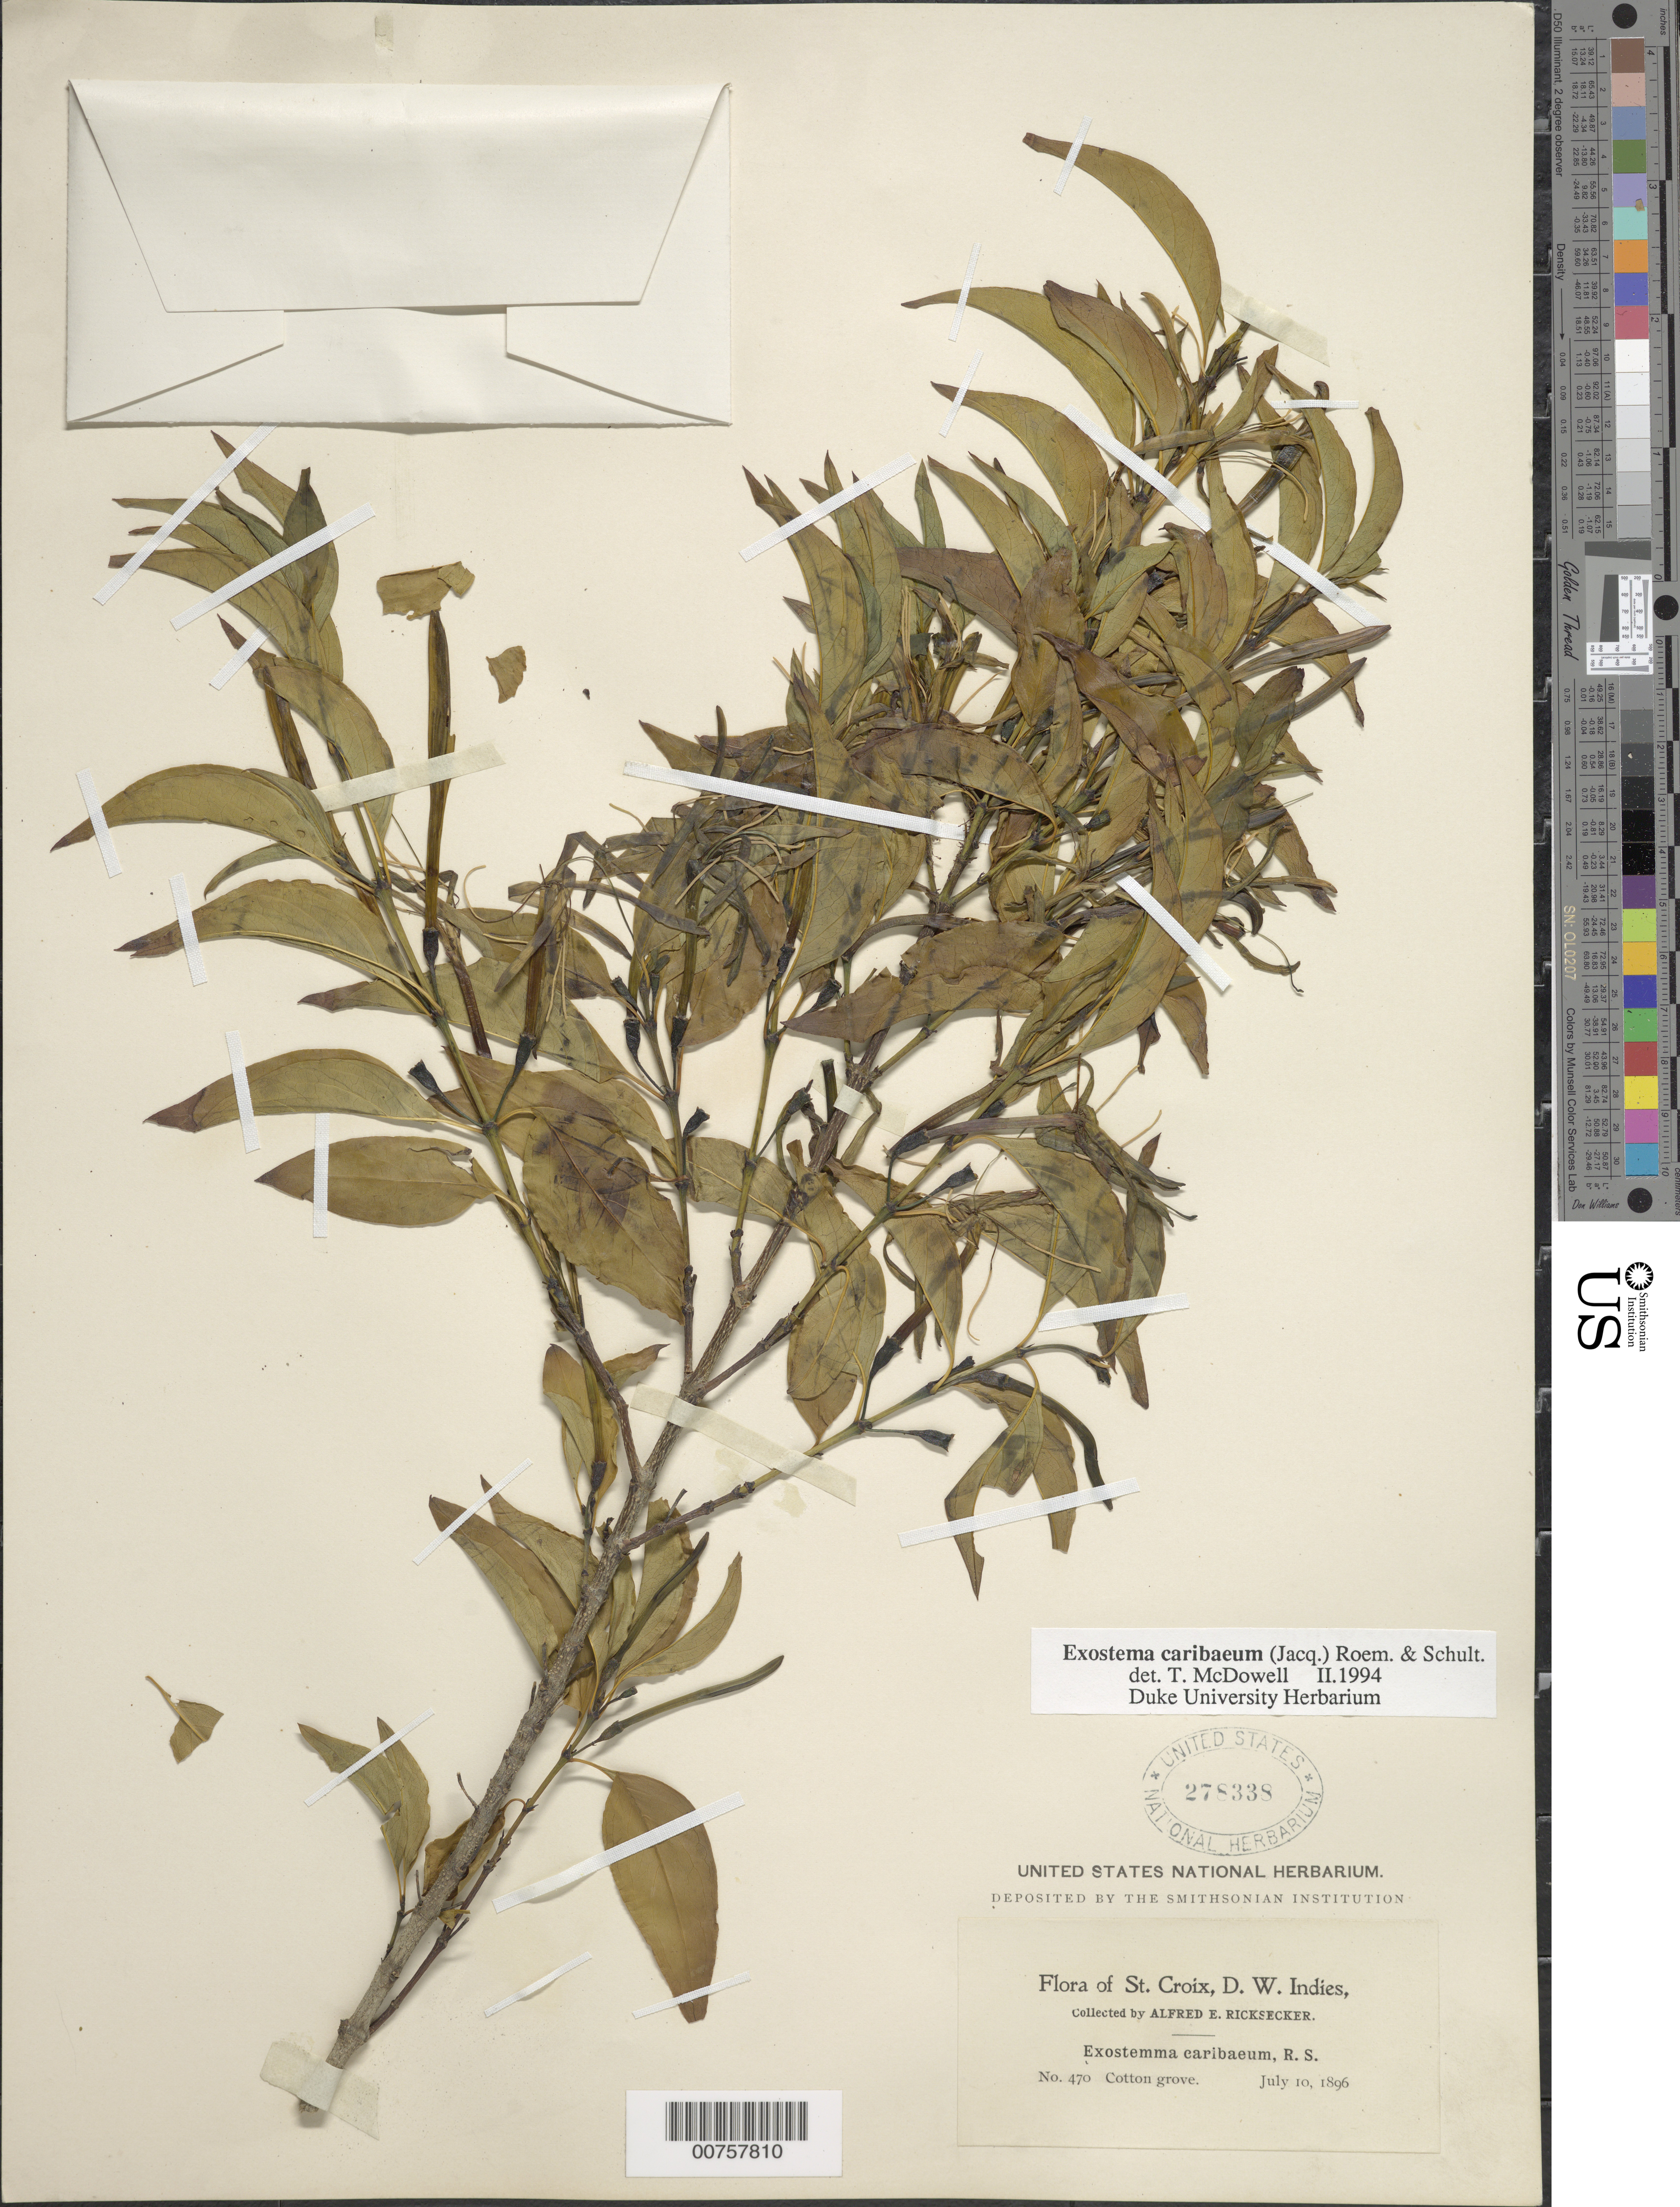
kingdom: Plantae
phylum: Tracheophyta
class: Magnoliopsida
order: Gentianales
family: Rubiaceae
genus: Exostema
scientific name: Exostema caribaeum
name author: (Jacq.) Roem. & Schult.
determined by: McDowell, T.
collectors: A. E. Ricksecker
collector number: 470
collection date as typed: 10 Jul 1896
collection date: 1896-07-10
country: U.S. Virgin Islands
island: St. Croix Island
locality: Cotton grove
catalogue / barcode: US 278338